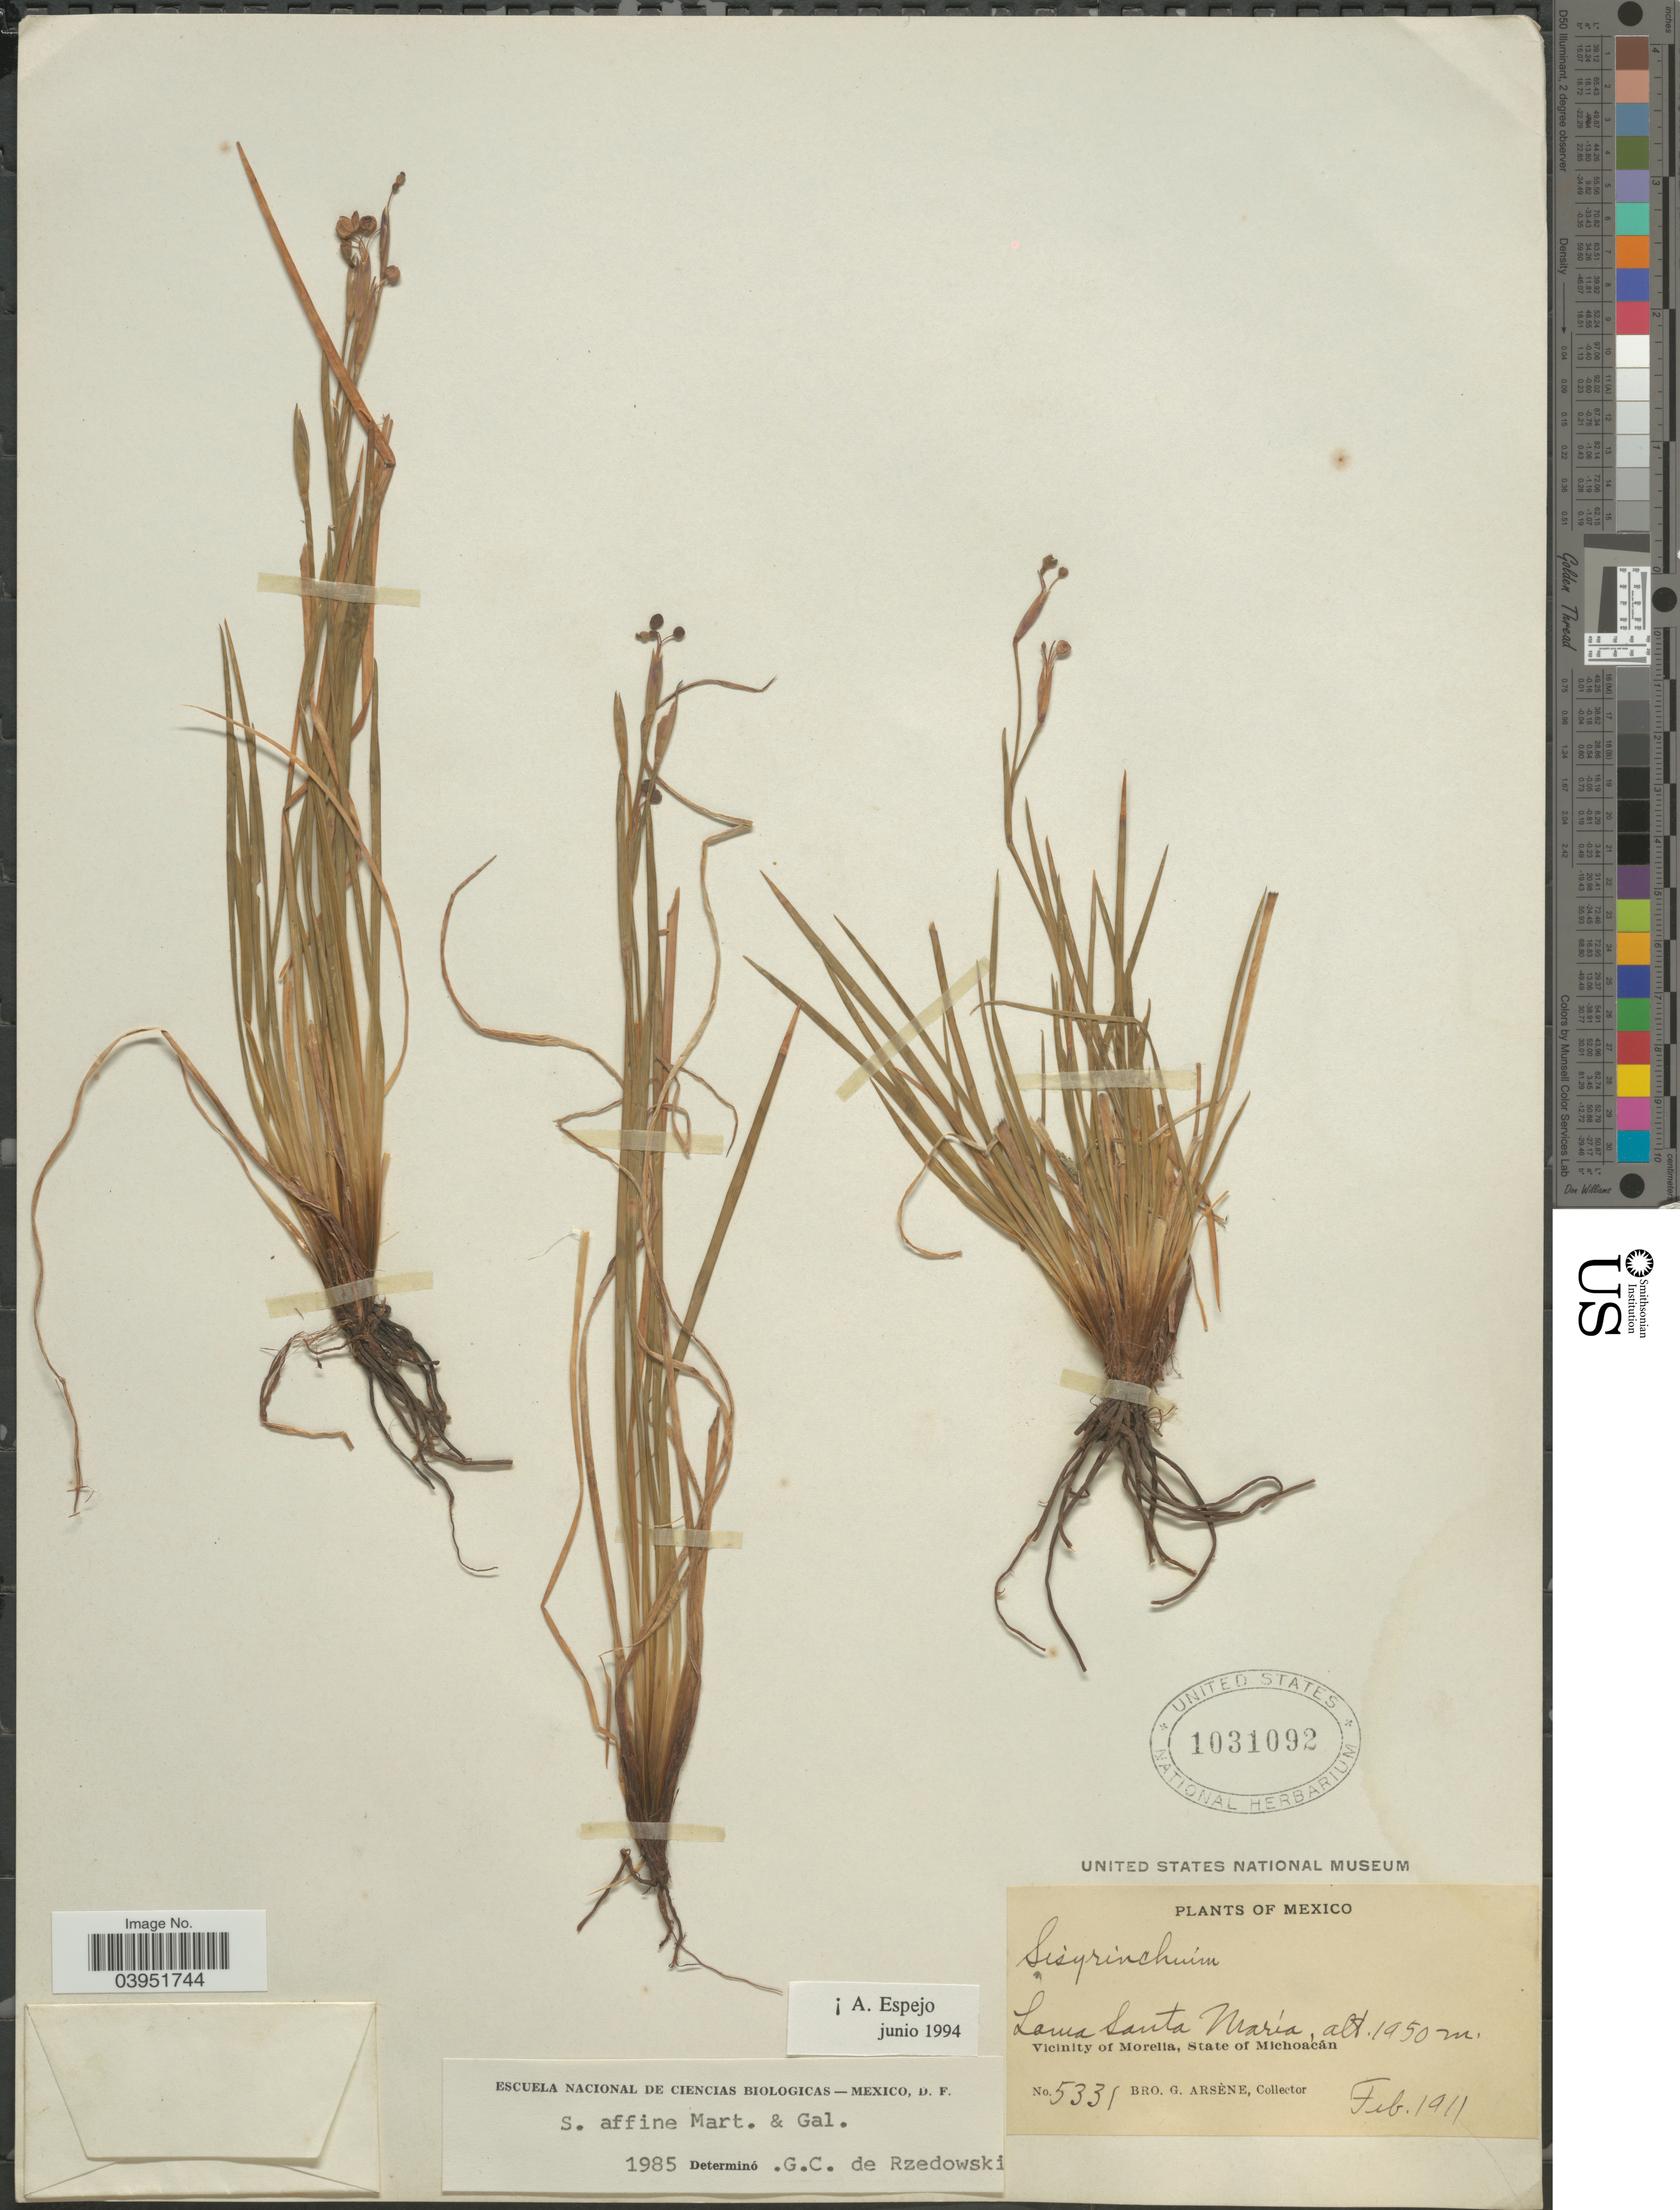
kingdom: Plantae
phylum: Tracheophyta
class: Liliopsida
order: Asparagales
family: Iridaceae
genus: Sisyrinchium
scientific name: Sisyrinchium affine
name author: M. Martens & Galeotti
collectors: Bro. G. Arsène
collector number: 5331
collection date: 1911-02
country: Mexico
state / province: Michoacán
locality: Loma Santa María. Vicinity of Morelia.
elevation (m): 1950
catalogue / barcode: US 1031092